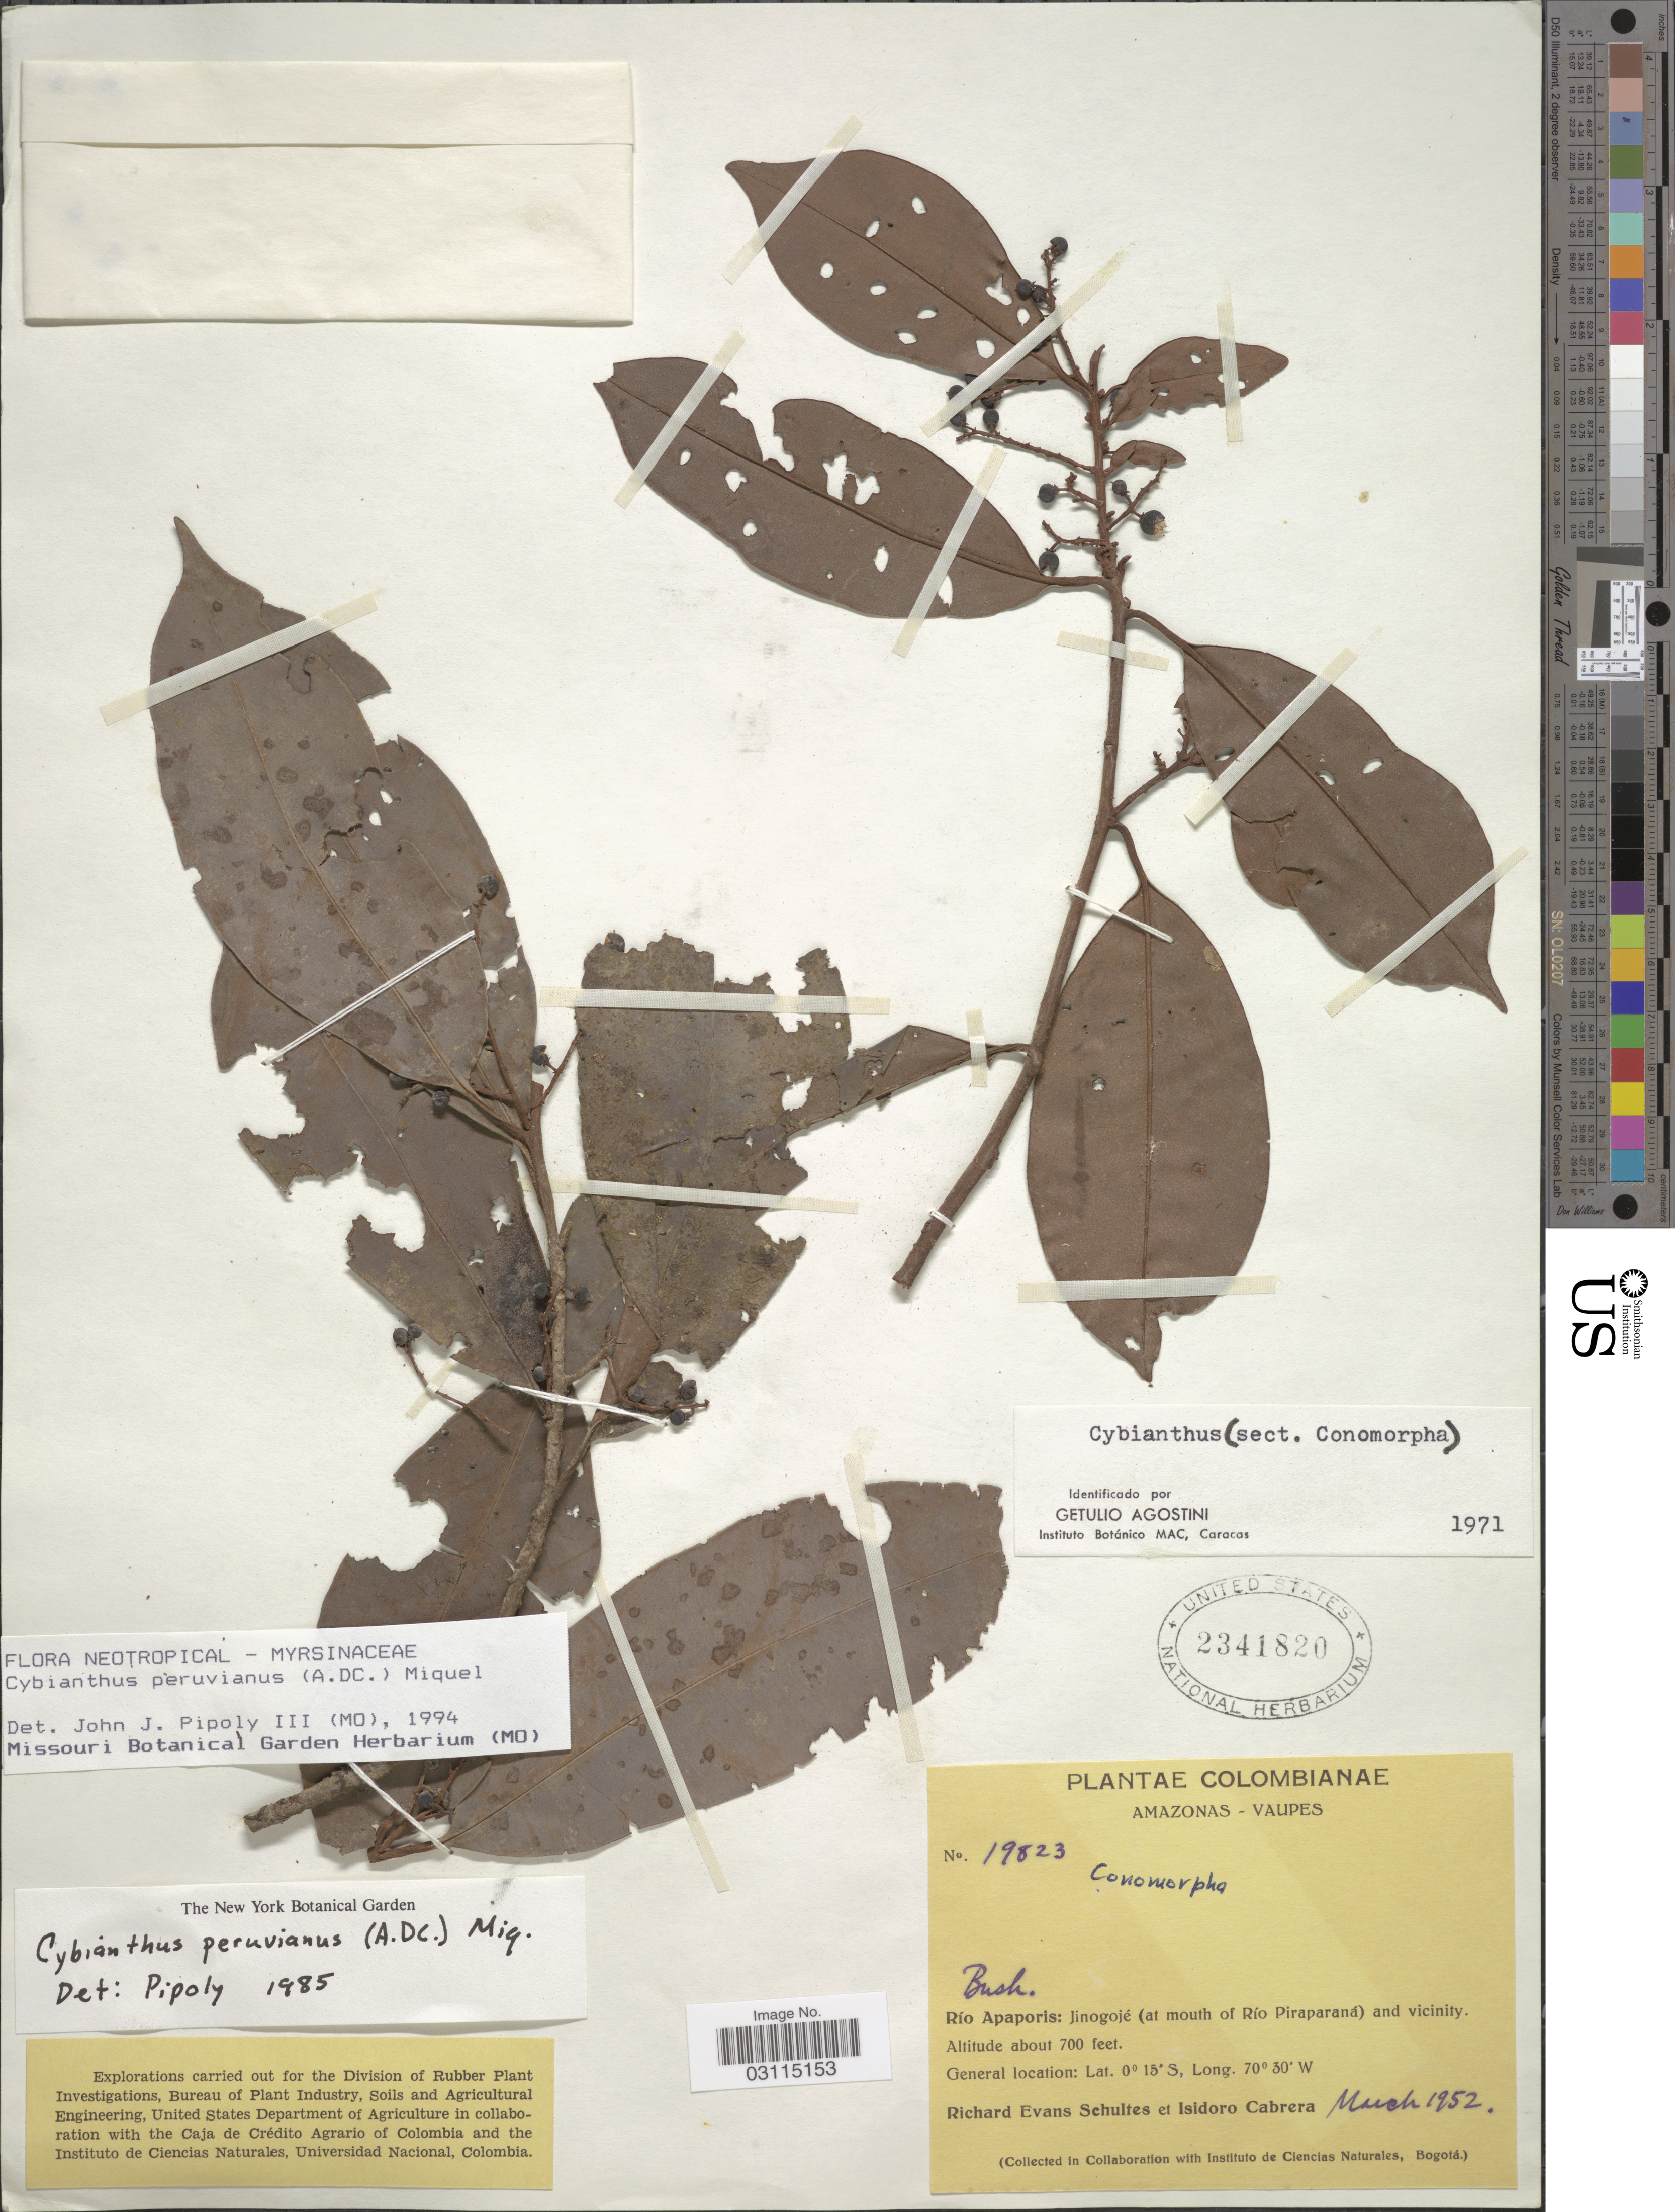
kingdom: Plantae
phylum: Tracheophyta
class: Magnoliopsida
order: Ericales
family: Primulaceae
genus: Cybianthus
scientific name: Cybianthus peruvianus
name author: (A. DC.) Miq.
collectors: R. E. Schultes & I. Cabrera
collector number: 19823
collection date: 1952-03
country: Colombia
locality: Amazonas - Vaupes, Río Apaporis: Jinogojé (at mouth of Río Piraparaná) and vicinity.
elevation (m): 213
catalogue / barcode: US 2341820